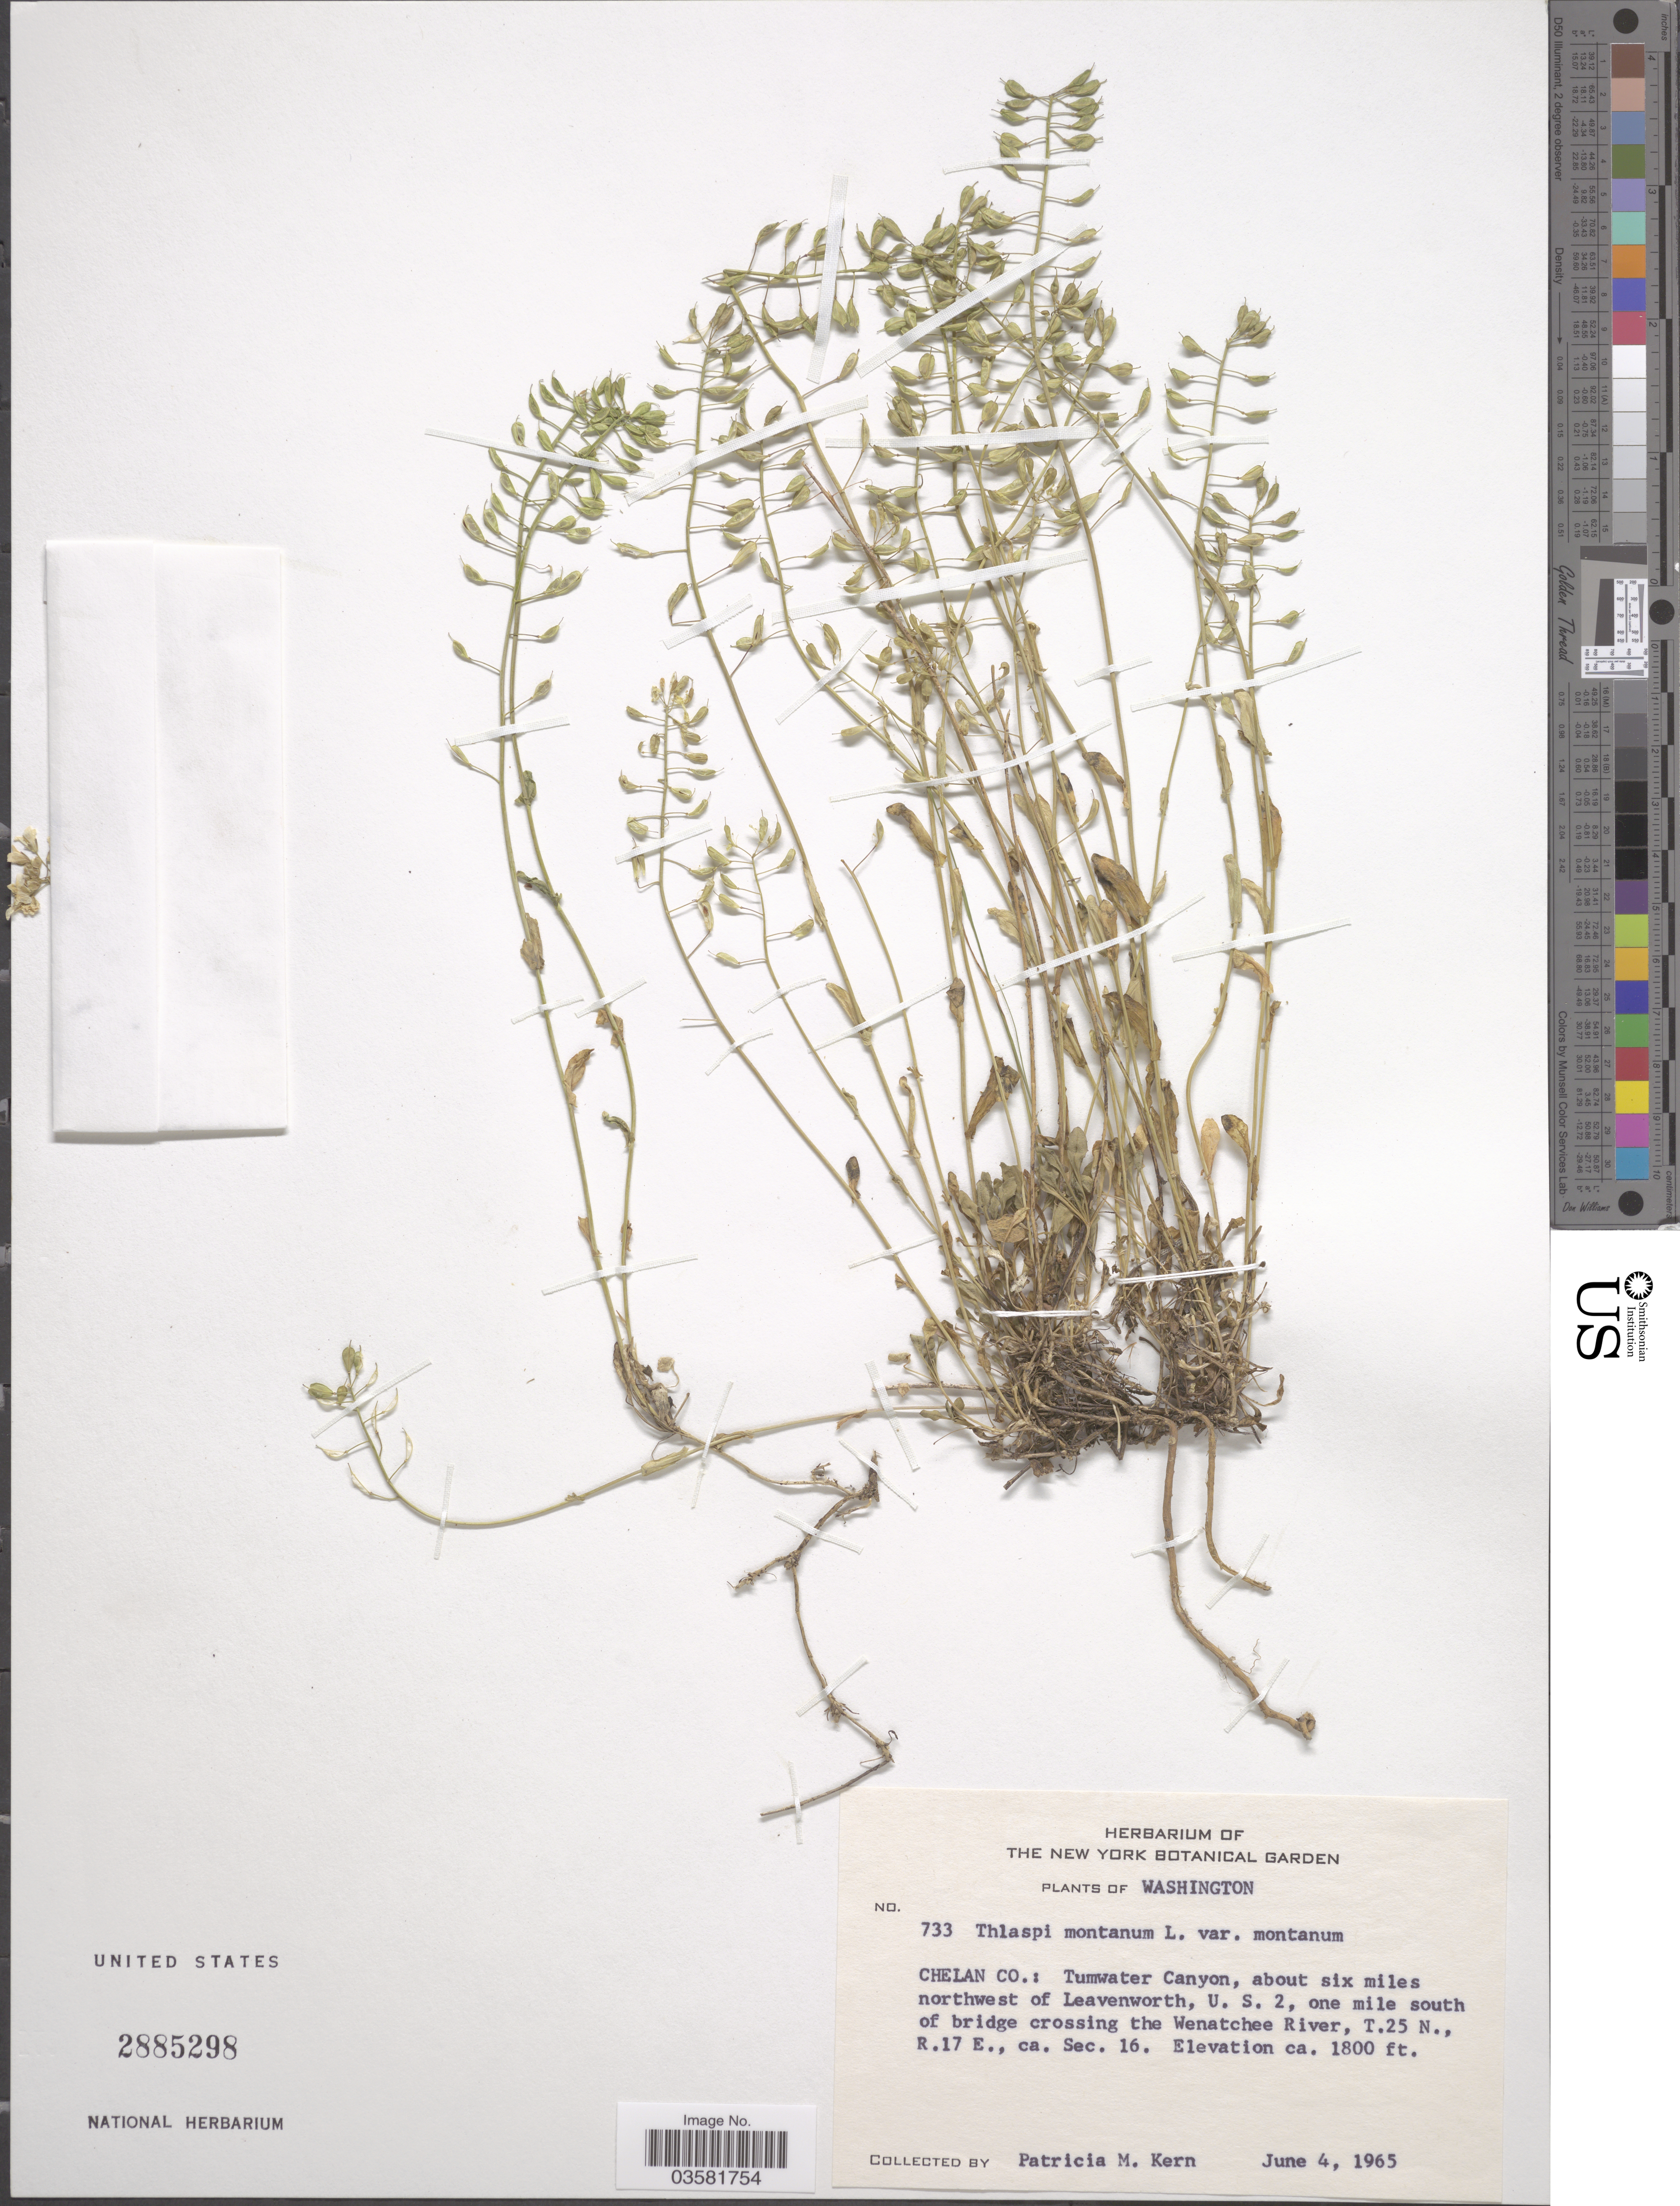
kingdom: Plantae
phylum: Tracheophyta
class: Magnoliopsida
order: Brassicales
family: Brassicaceae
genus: Thlaspi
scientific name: Thlaspi montanum var. montanum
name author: L.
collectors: P. M. Kern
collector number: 733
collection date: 1965-06-04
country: United States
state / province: Washington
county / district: Chelan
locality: Chelan Co.: Tumwater Canyon, about six miles northwest of Leavenworth, U. S. 2, one mile south of bridge crossing the Wenatchee River, T.25 N., R.17 E., ca. Sec. 16.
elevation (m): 549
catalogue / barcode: US 2885298